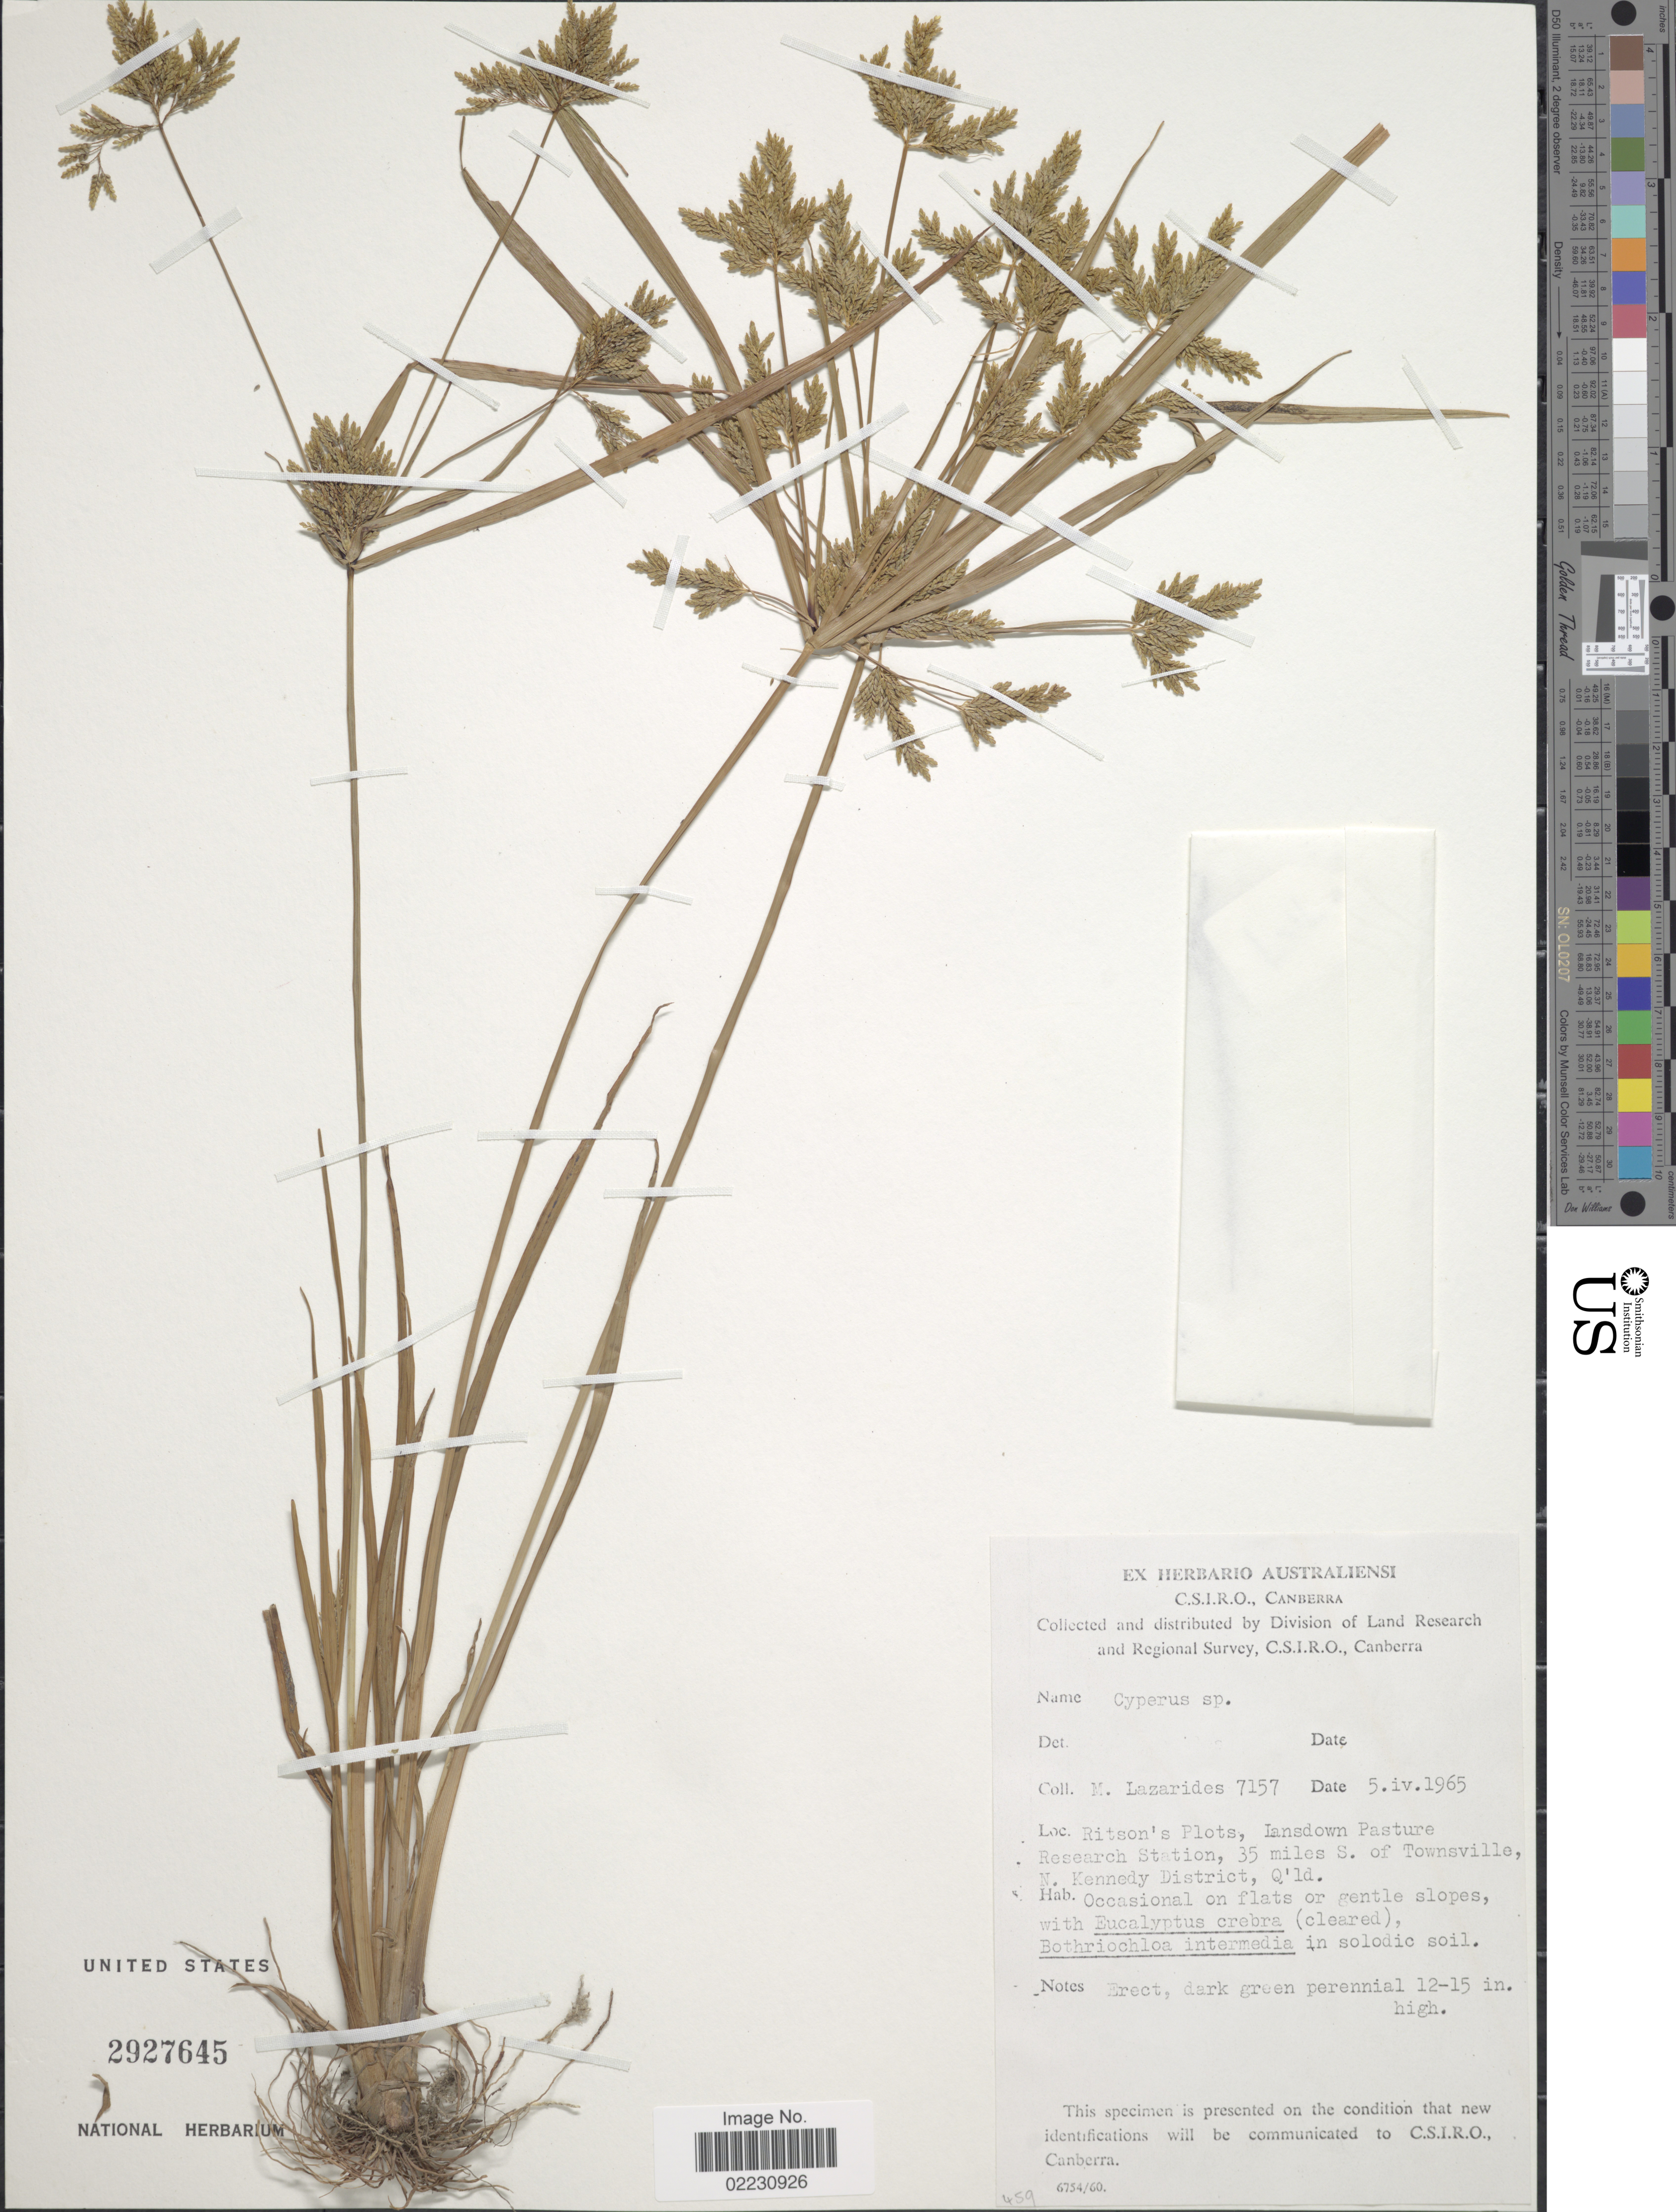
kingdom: Plantae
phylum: Tracheophyta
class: Liliopsida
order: Poales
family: Cyperaceae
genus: Cyperus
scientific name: Cyperus iria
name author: L.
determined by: Strong, Mark T., (BOT), Smithsonian Institution - National Museum of Natural History (UNITED STATES)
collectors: M. Lazarides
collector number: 7157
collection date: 1965-04-05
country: Australia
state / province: Queensland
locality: Ritson's Plots, Lansdown Pasture Research Station, 35 miles S of Townsville, N. Kennedy District, Q'ld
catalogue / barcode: US 2927645